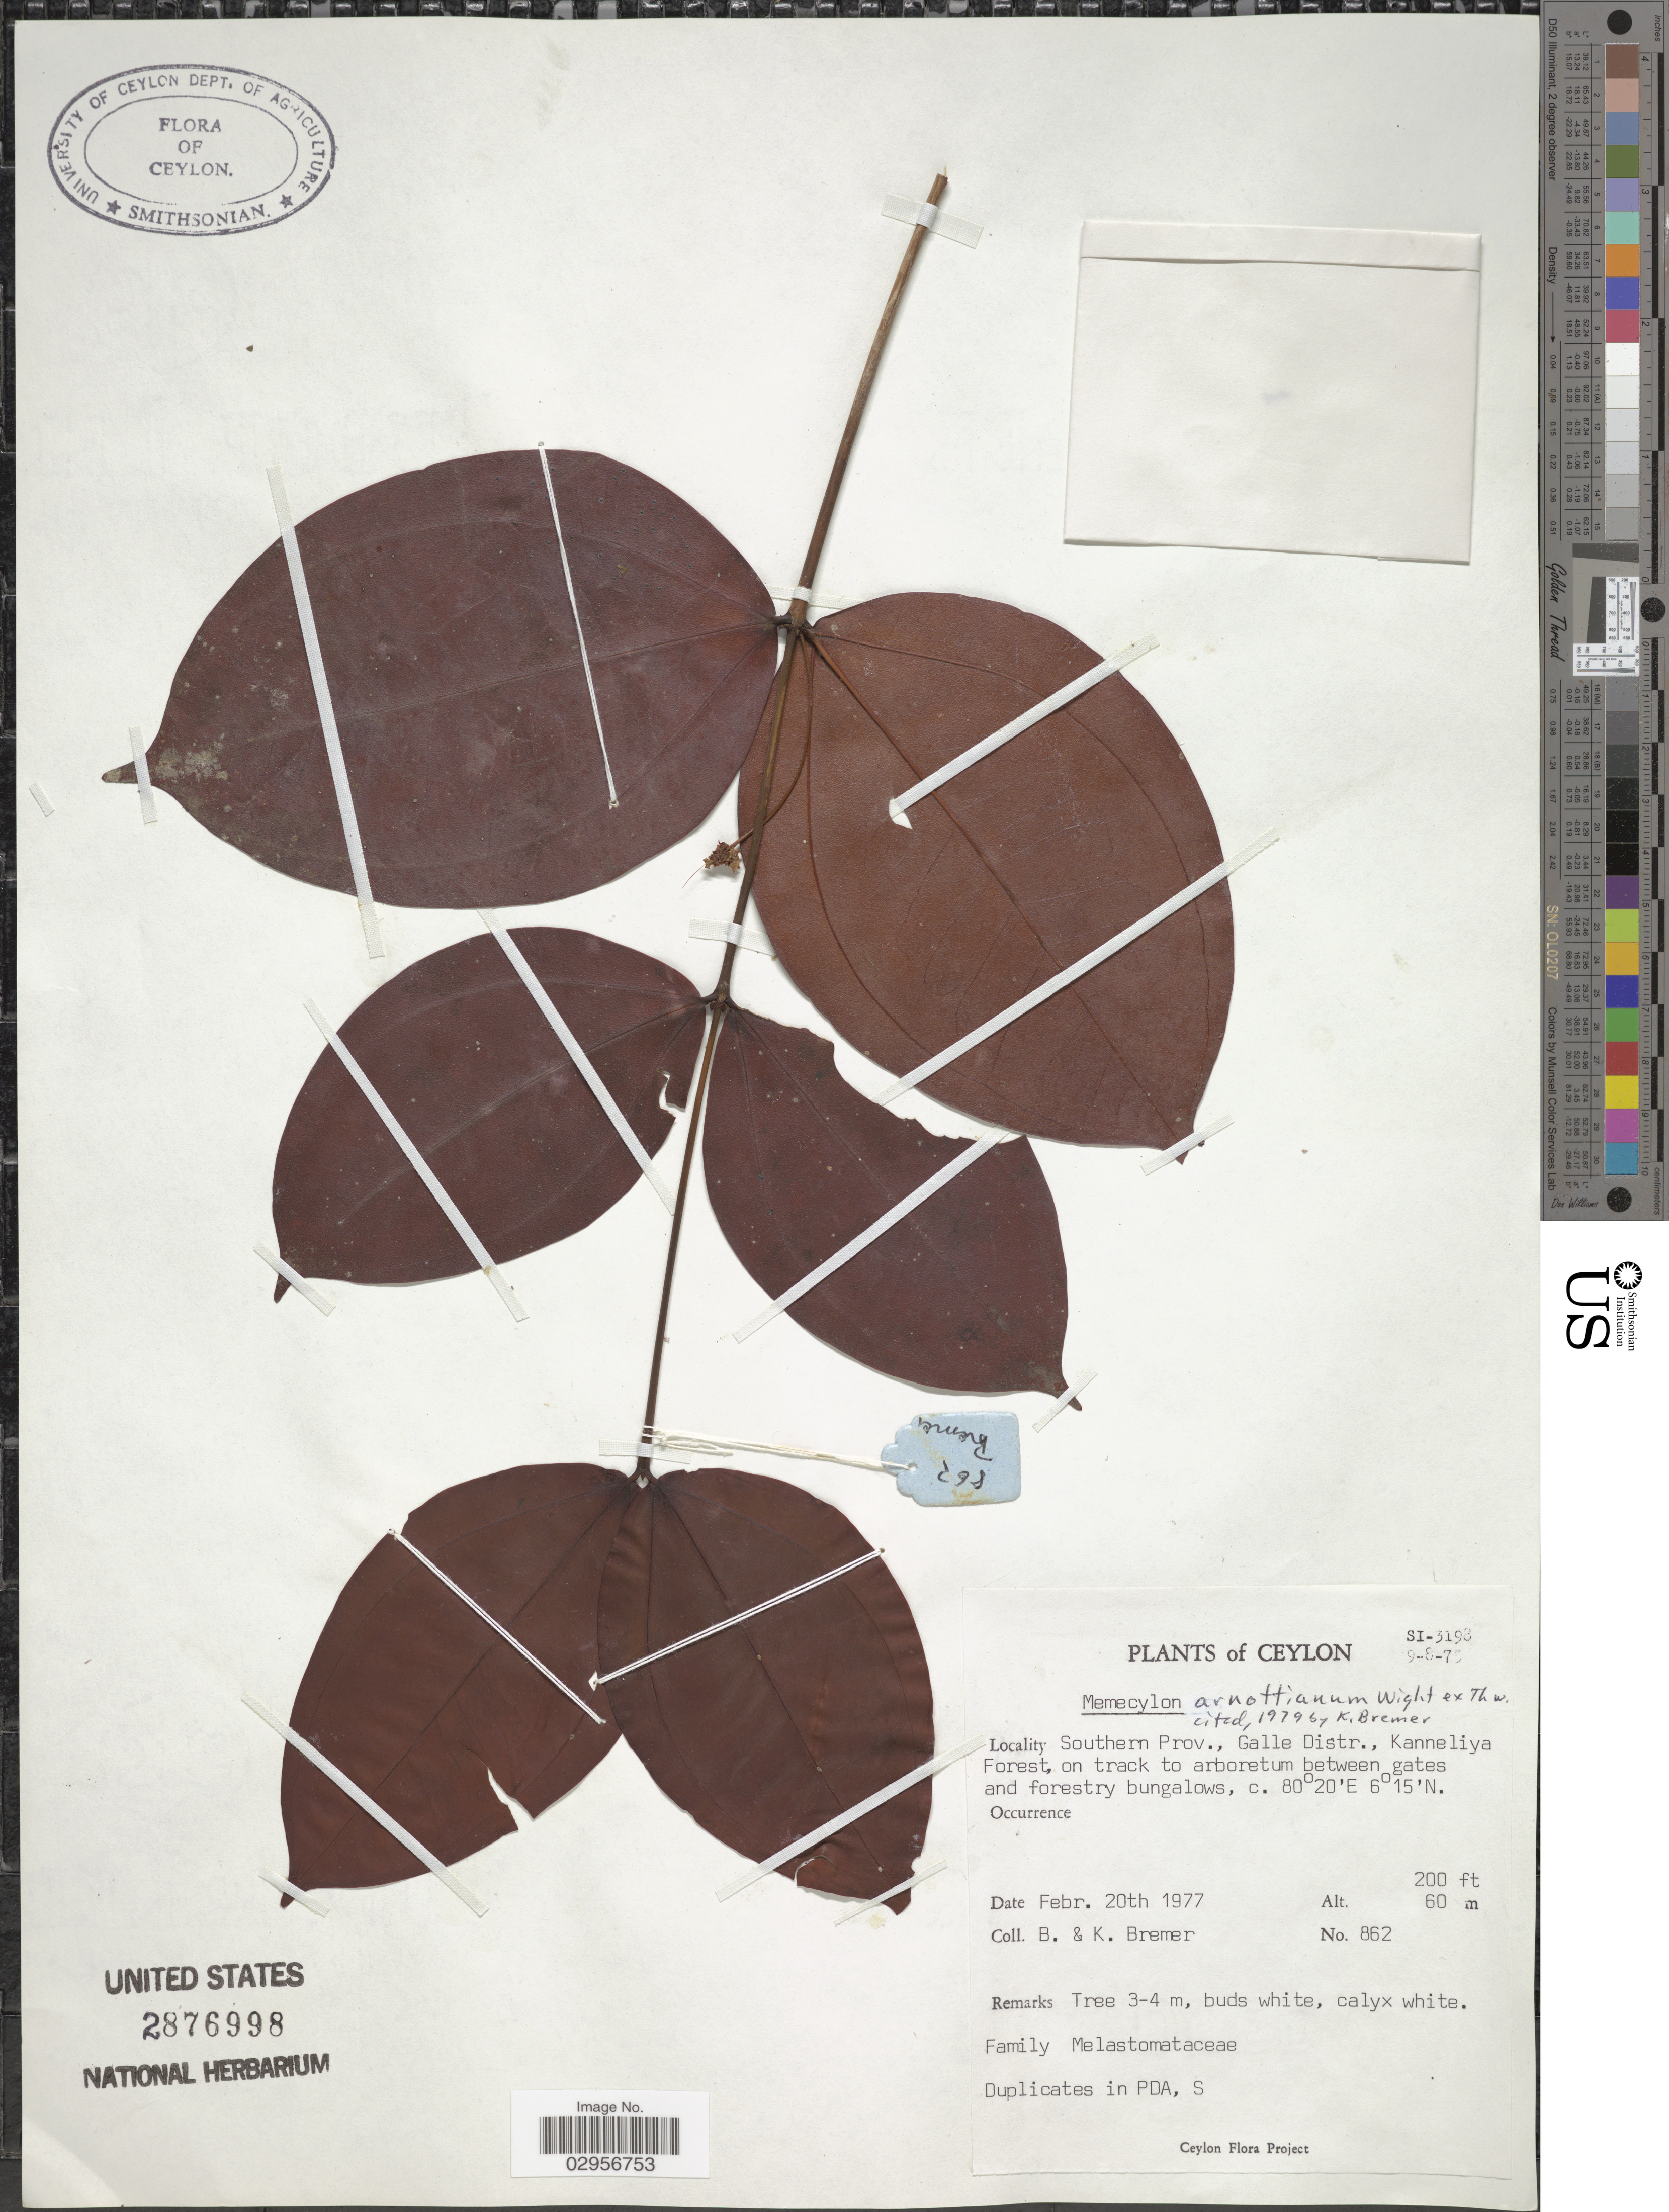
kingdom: Plantae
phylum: Tracheophyta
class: Magnoliopsida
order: Myrtales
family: Melastomataceae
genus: Lijndenia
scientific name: Lijndenia capitellata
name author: K. Bremer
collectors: B. Bremer & K. Bremer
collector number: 862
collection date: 1977-02-20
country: Sri Lanka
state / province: Southern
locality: Ceylon, Southern Province, Galle District, Kanneliya Forest, on track to arboretum between gates and forestry bungalows.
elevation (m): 60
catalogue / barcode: US 2876998